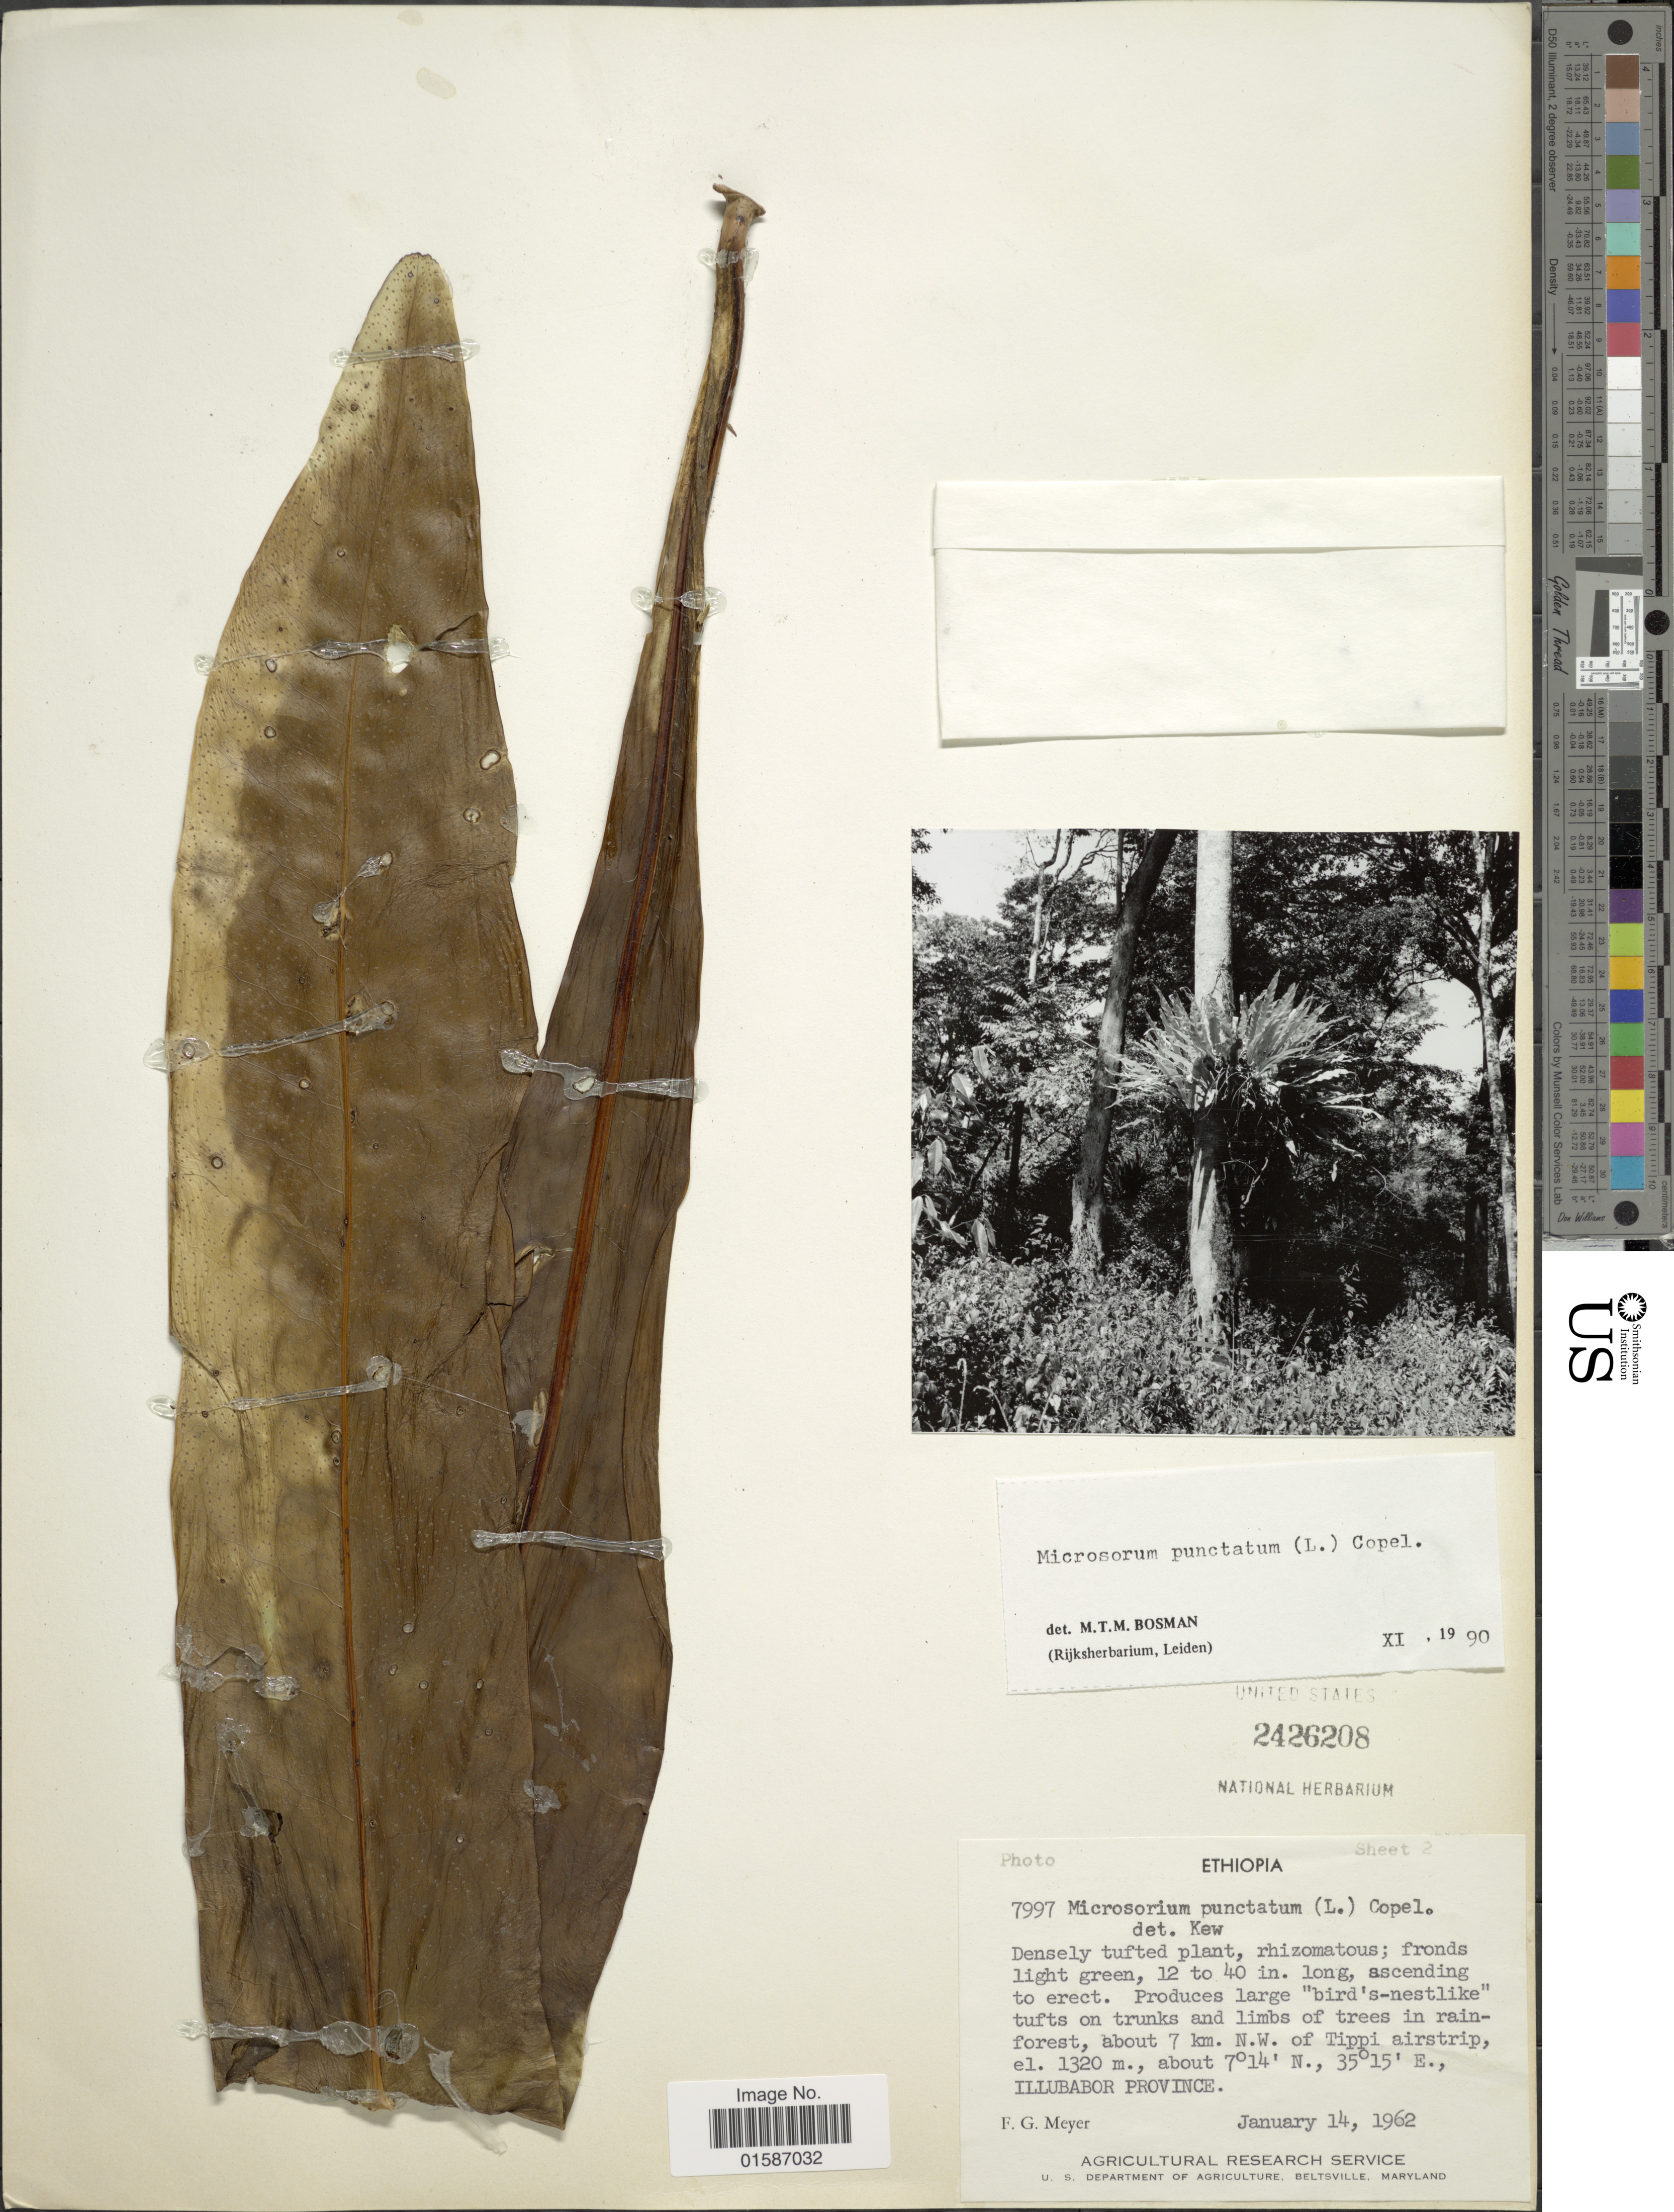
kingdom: Plantae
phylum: Tracheophyta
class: Polypodiopsida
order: Polypodiales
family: Polypodiaceae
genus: Microsorum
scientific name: Microsorum punctatum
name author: (L.) Copel.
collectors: F. G. Meyer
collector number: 7997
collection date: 1962-01-14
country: Ethiopia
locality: About 7 km. N.W. of Tippi airstrip, Illubador Province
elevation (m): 1320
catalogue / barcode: US 2426208